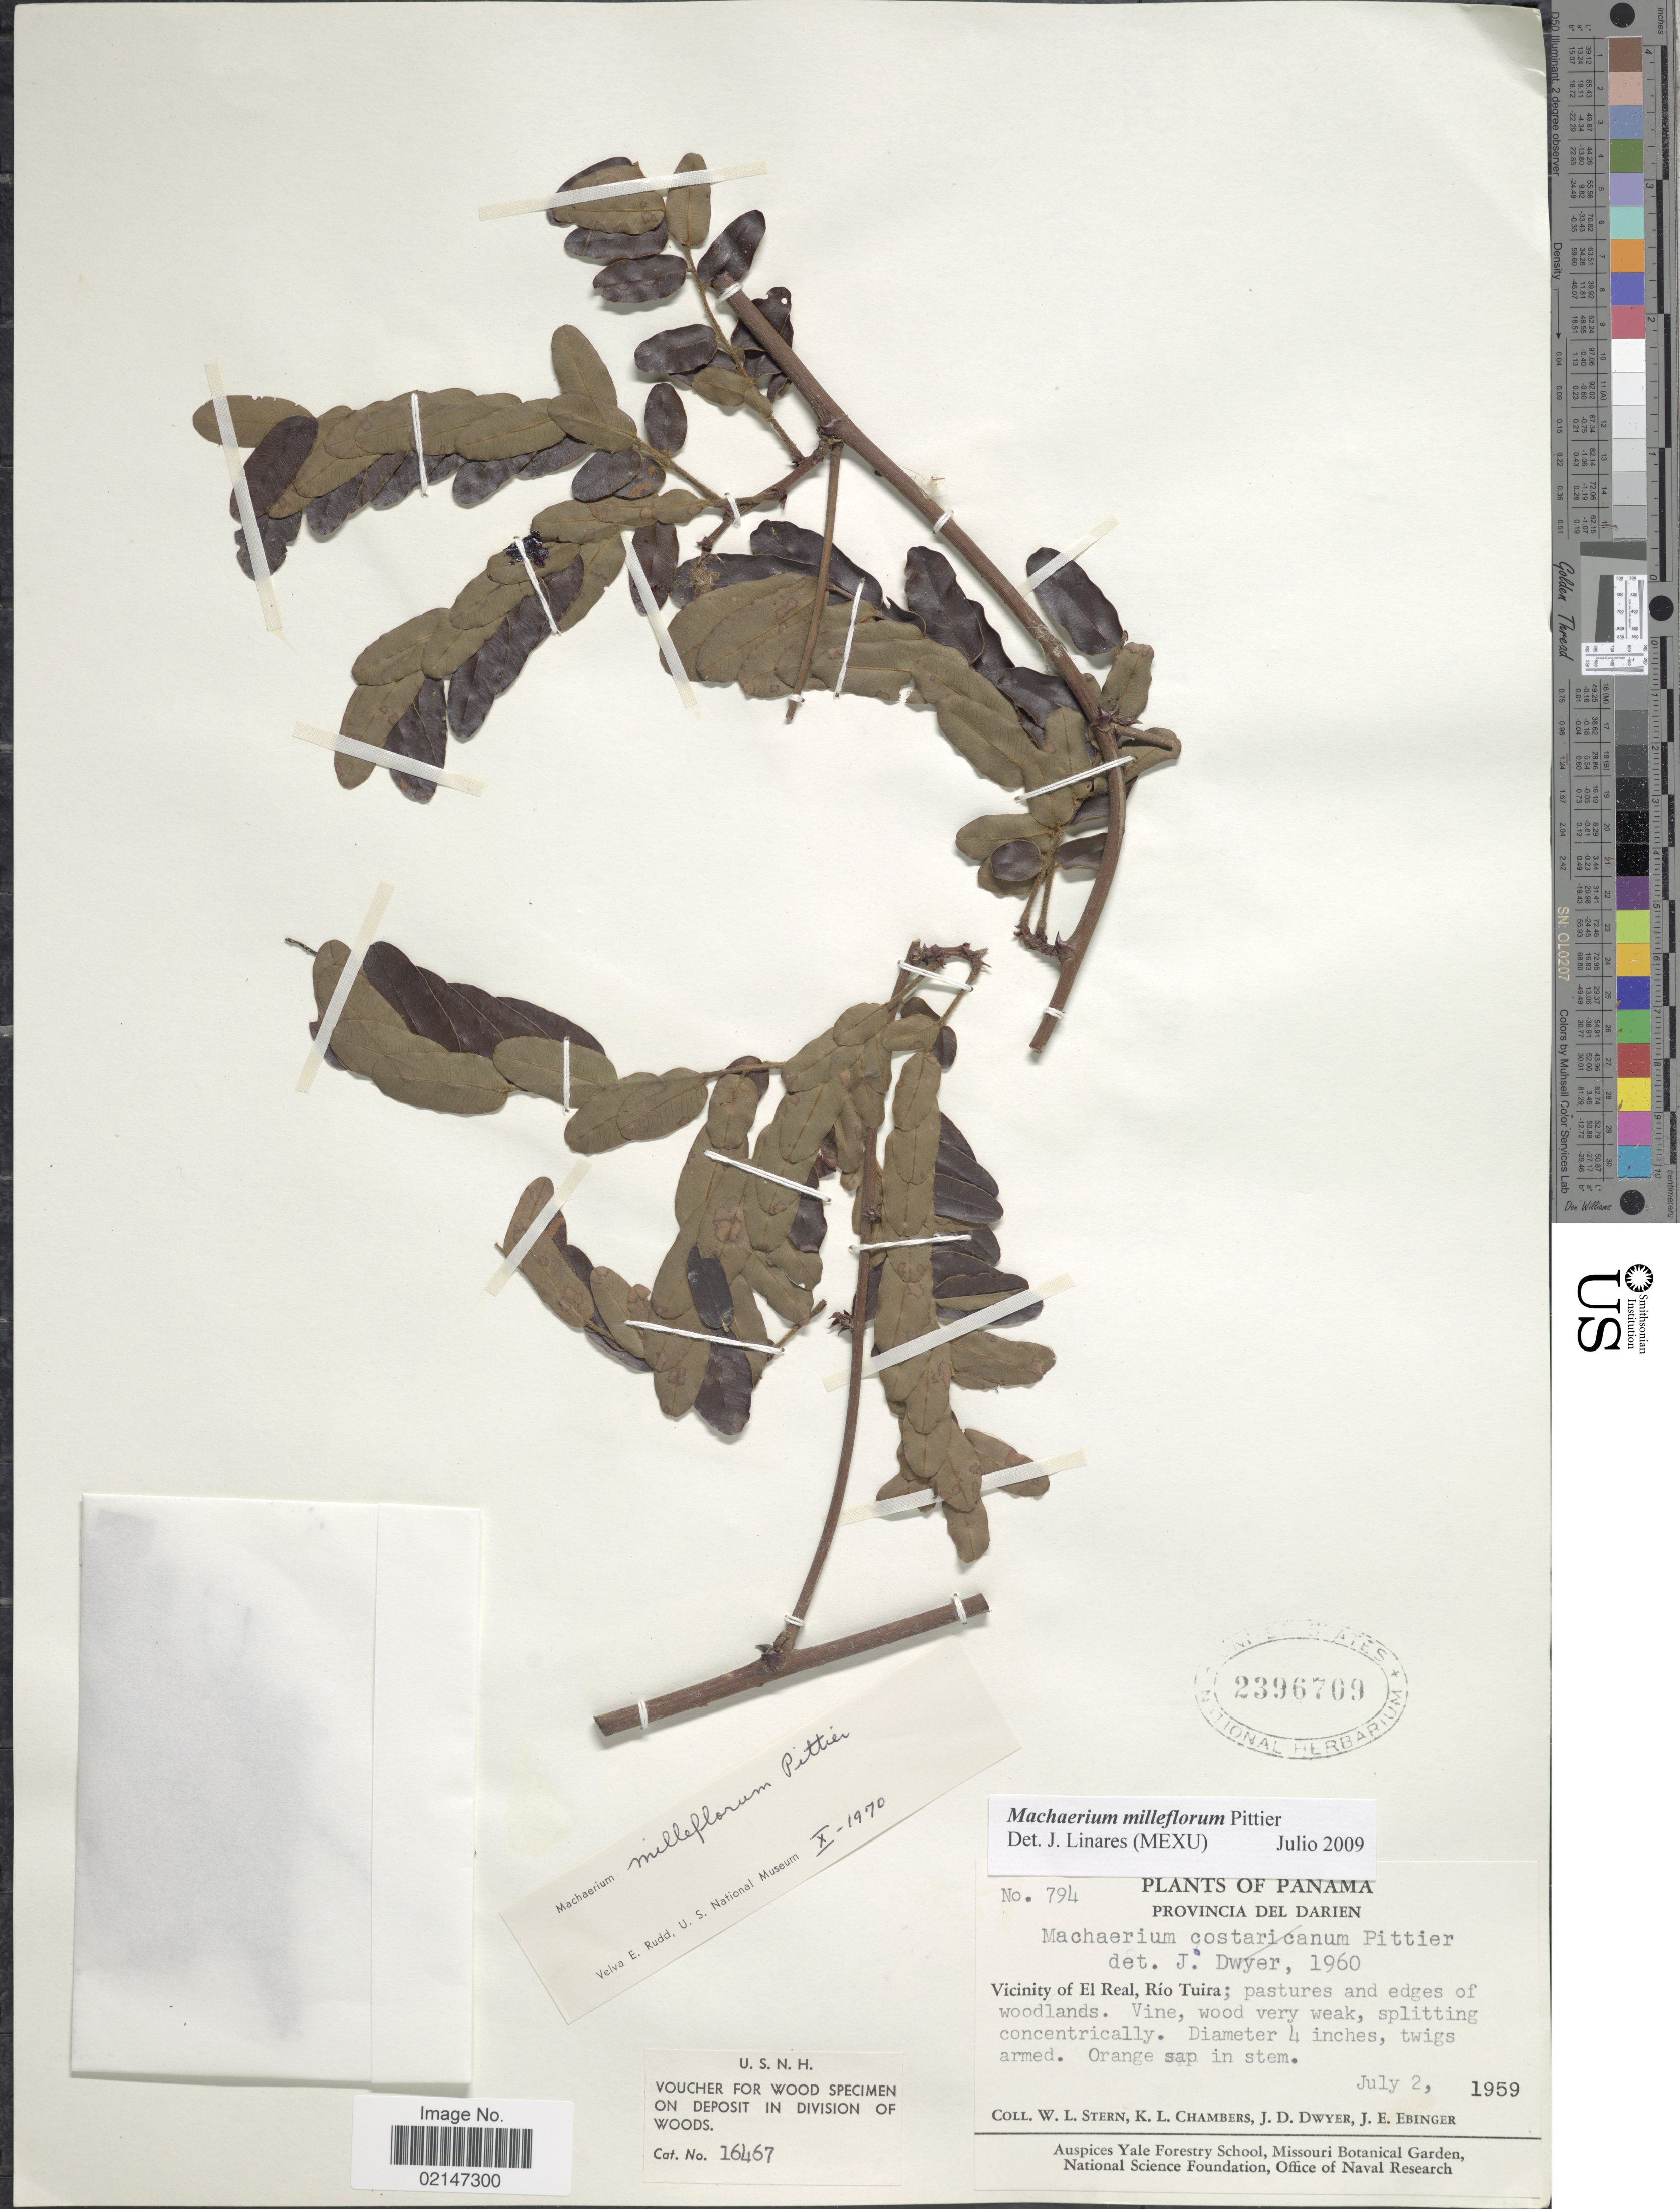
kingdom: Plantae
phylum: Tracheophyta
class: Magnoliopsida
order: Fabales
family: Fabaceae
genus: Machaerium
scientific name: Machaerium milleflorum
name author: Pittier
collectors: W. L. Stern, K. Chambers, J. D. Dwyer & J. Ebinger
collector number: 794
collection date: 1959-07-02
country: Panama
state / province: Darién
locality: Provincia del Darien, Vicinity of El REal, Río Tuira; pastures and edges of woodlands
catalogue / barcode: US 2396709